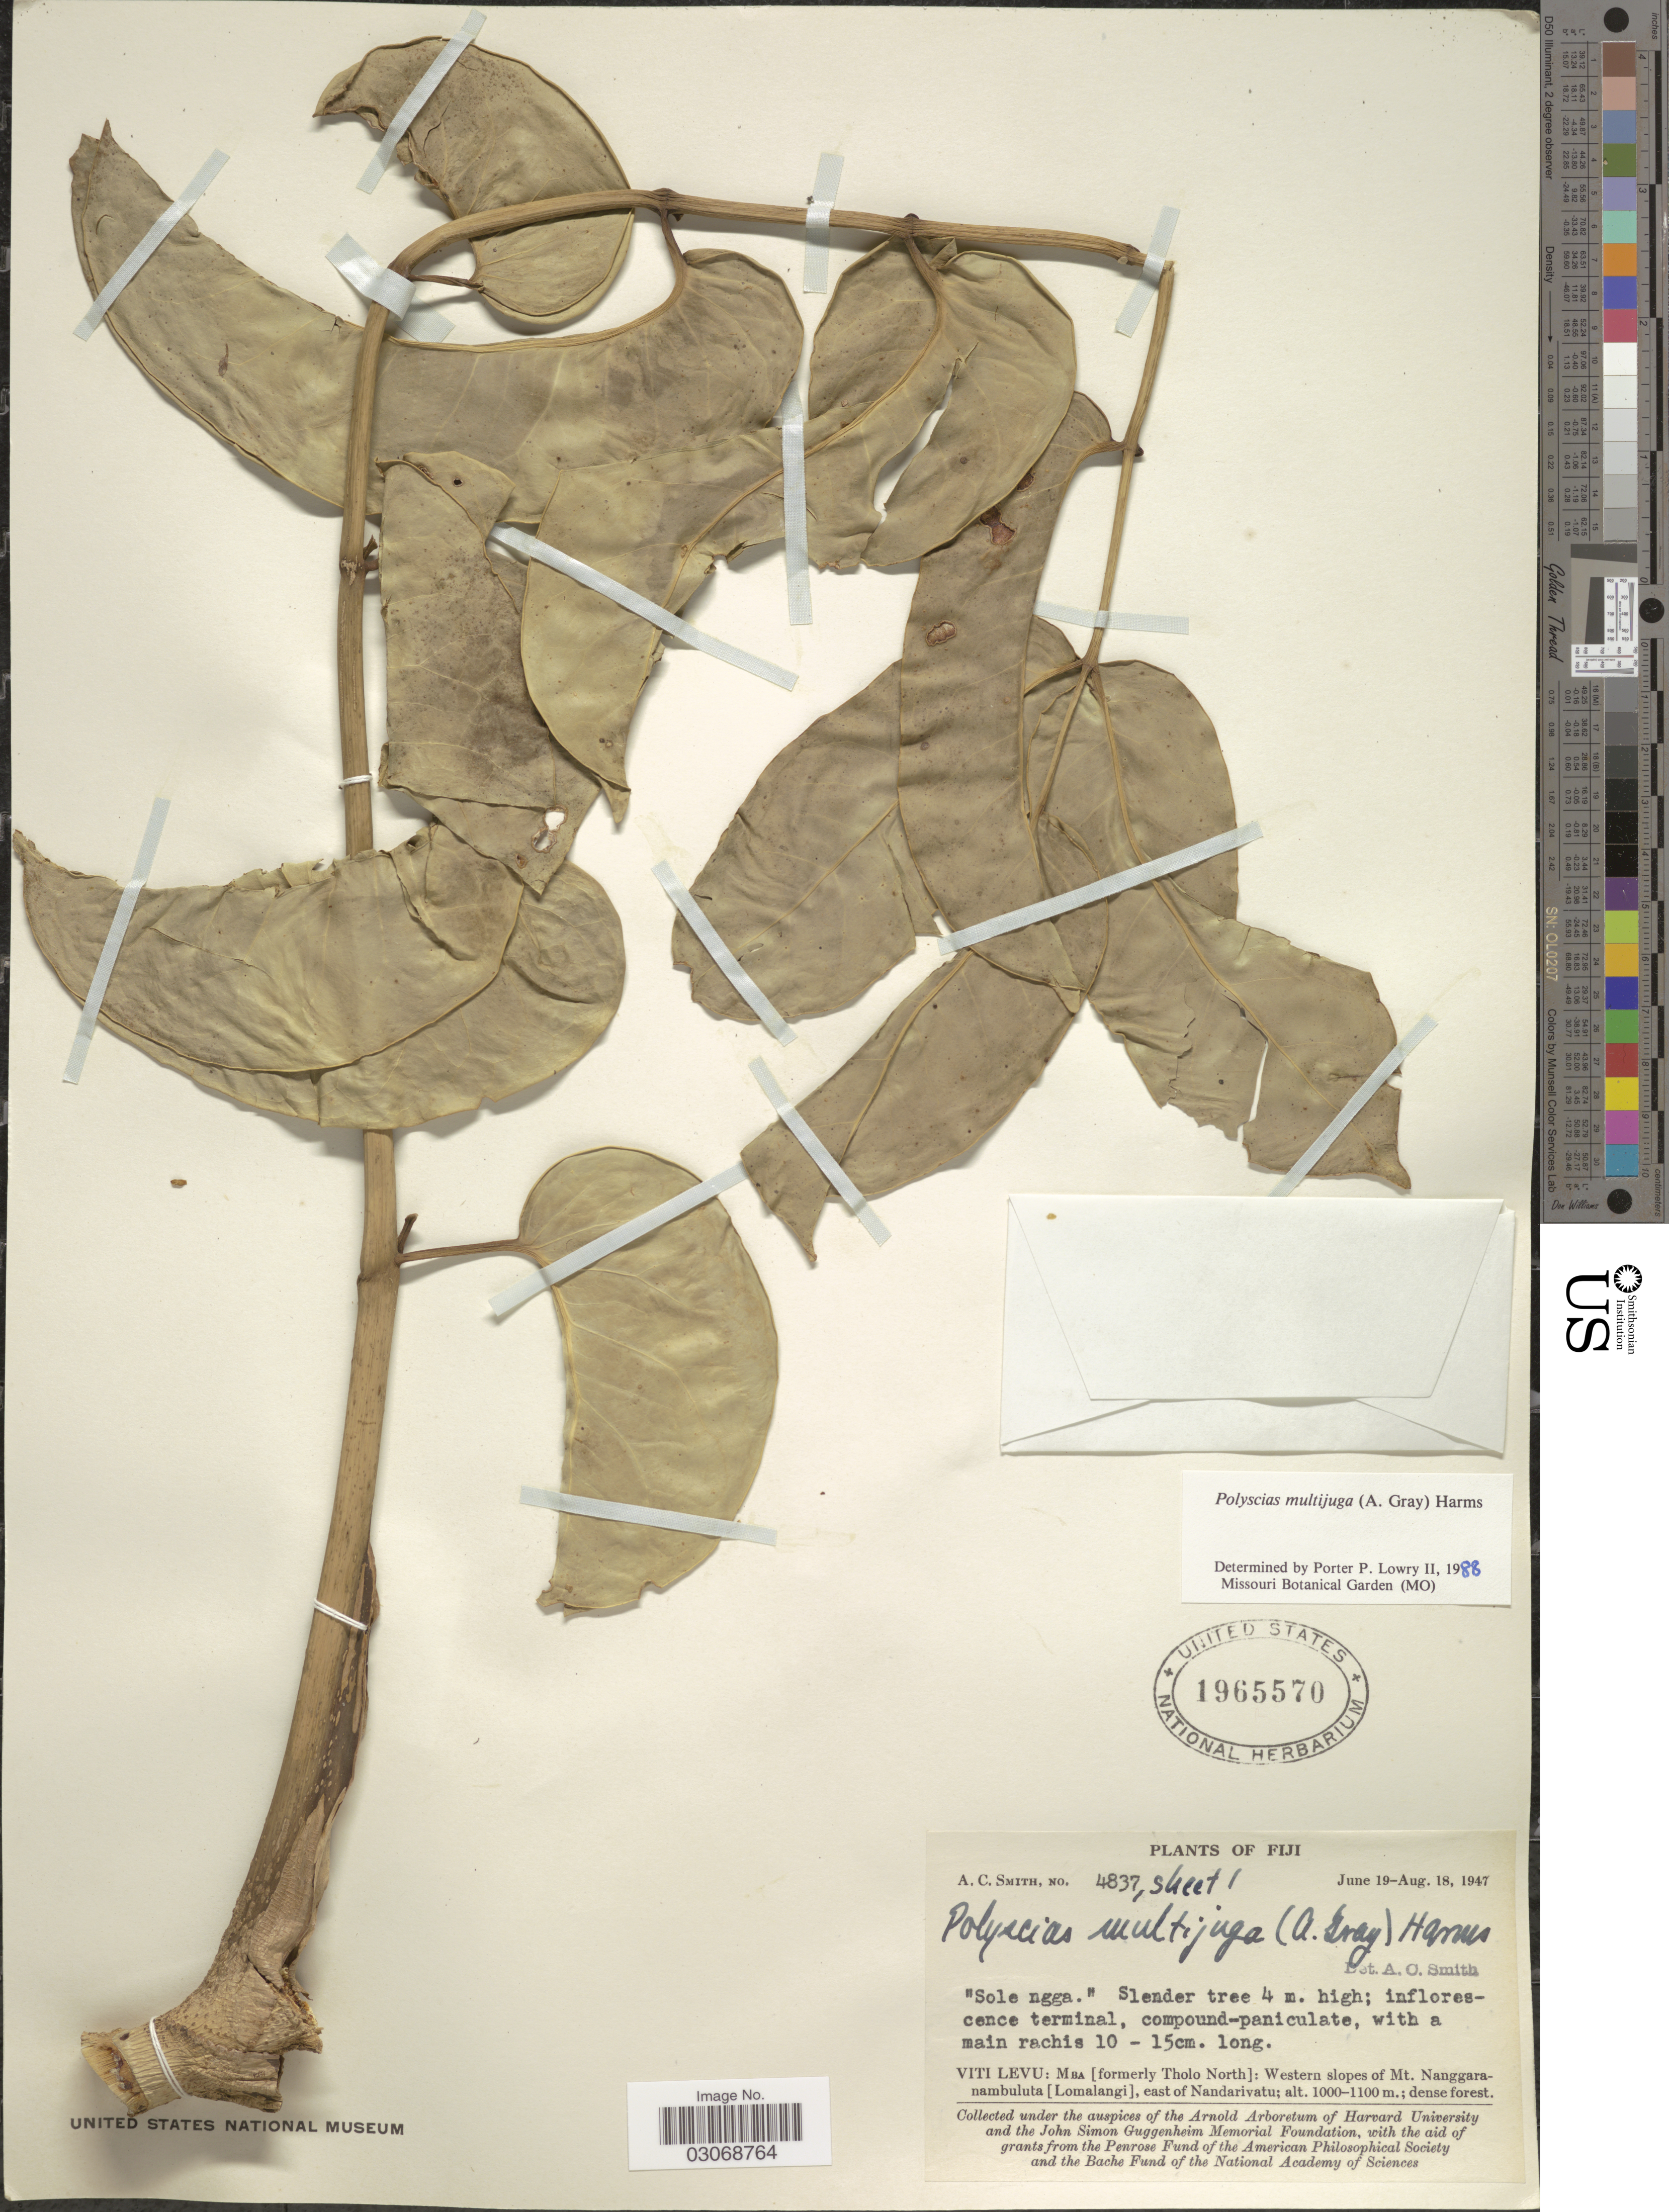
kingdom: Plantae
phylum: Tracheophyta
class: Magnoliopsida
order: Apiales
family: Araliaceae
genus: Polyscias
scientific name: Polyscias multijuga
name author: Harms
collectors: A. C. Smith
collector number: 4837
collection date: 1947-06-19/1947-08-18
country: Fiji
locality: Viti Levu: Mba [formerly Tholo North]: Western slopes of Mt. Nanggaranambuluta [Lomalangi], east of Nandarivatu.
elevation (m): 1000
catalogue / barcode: US 1965570